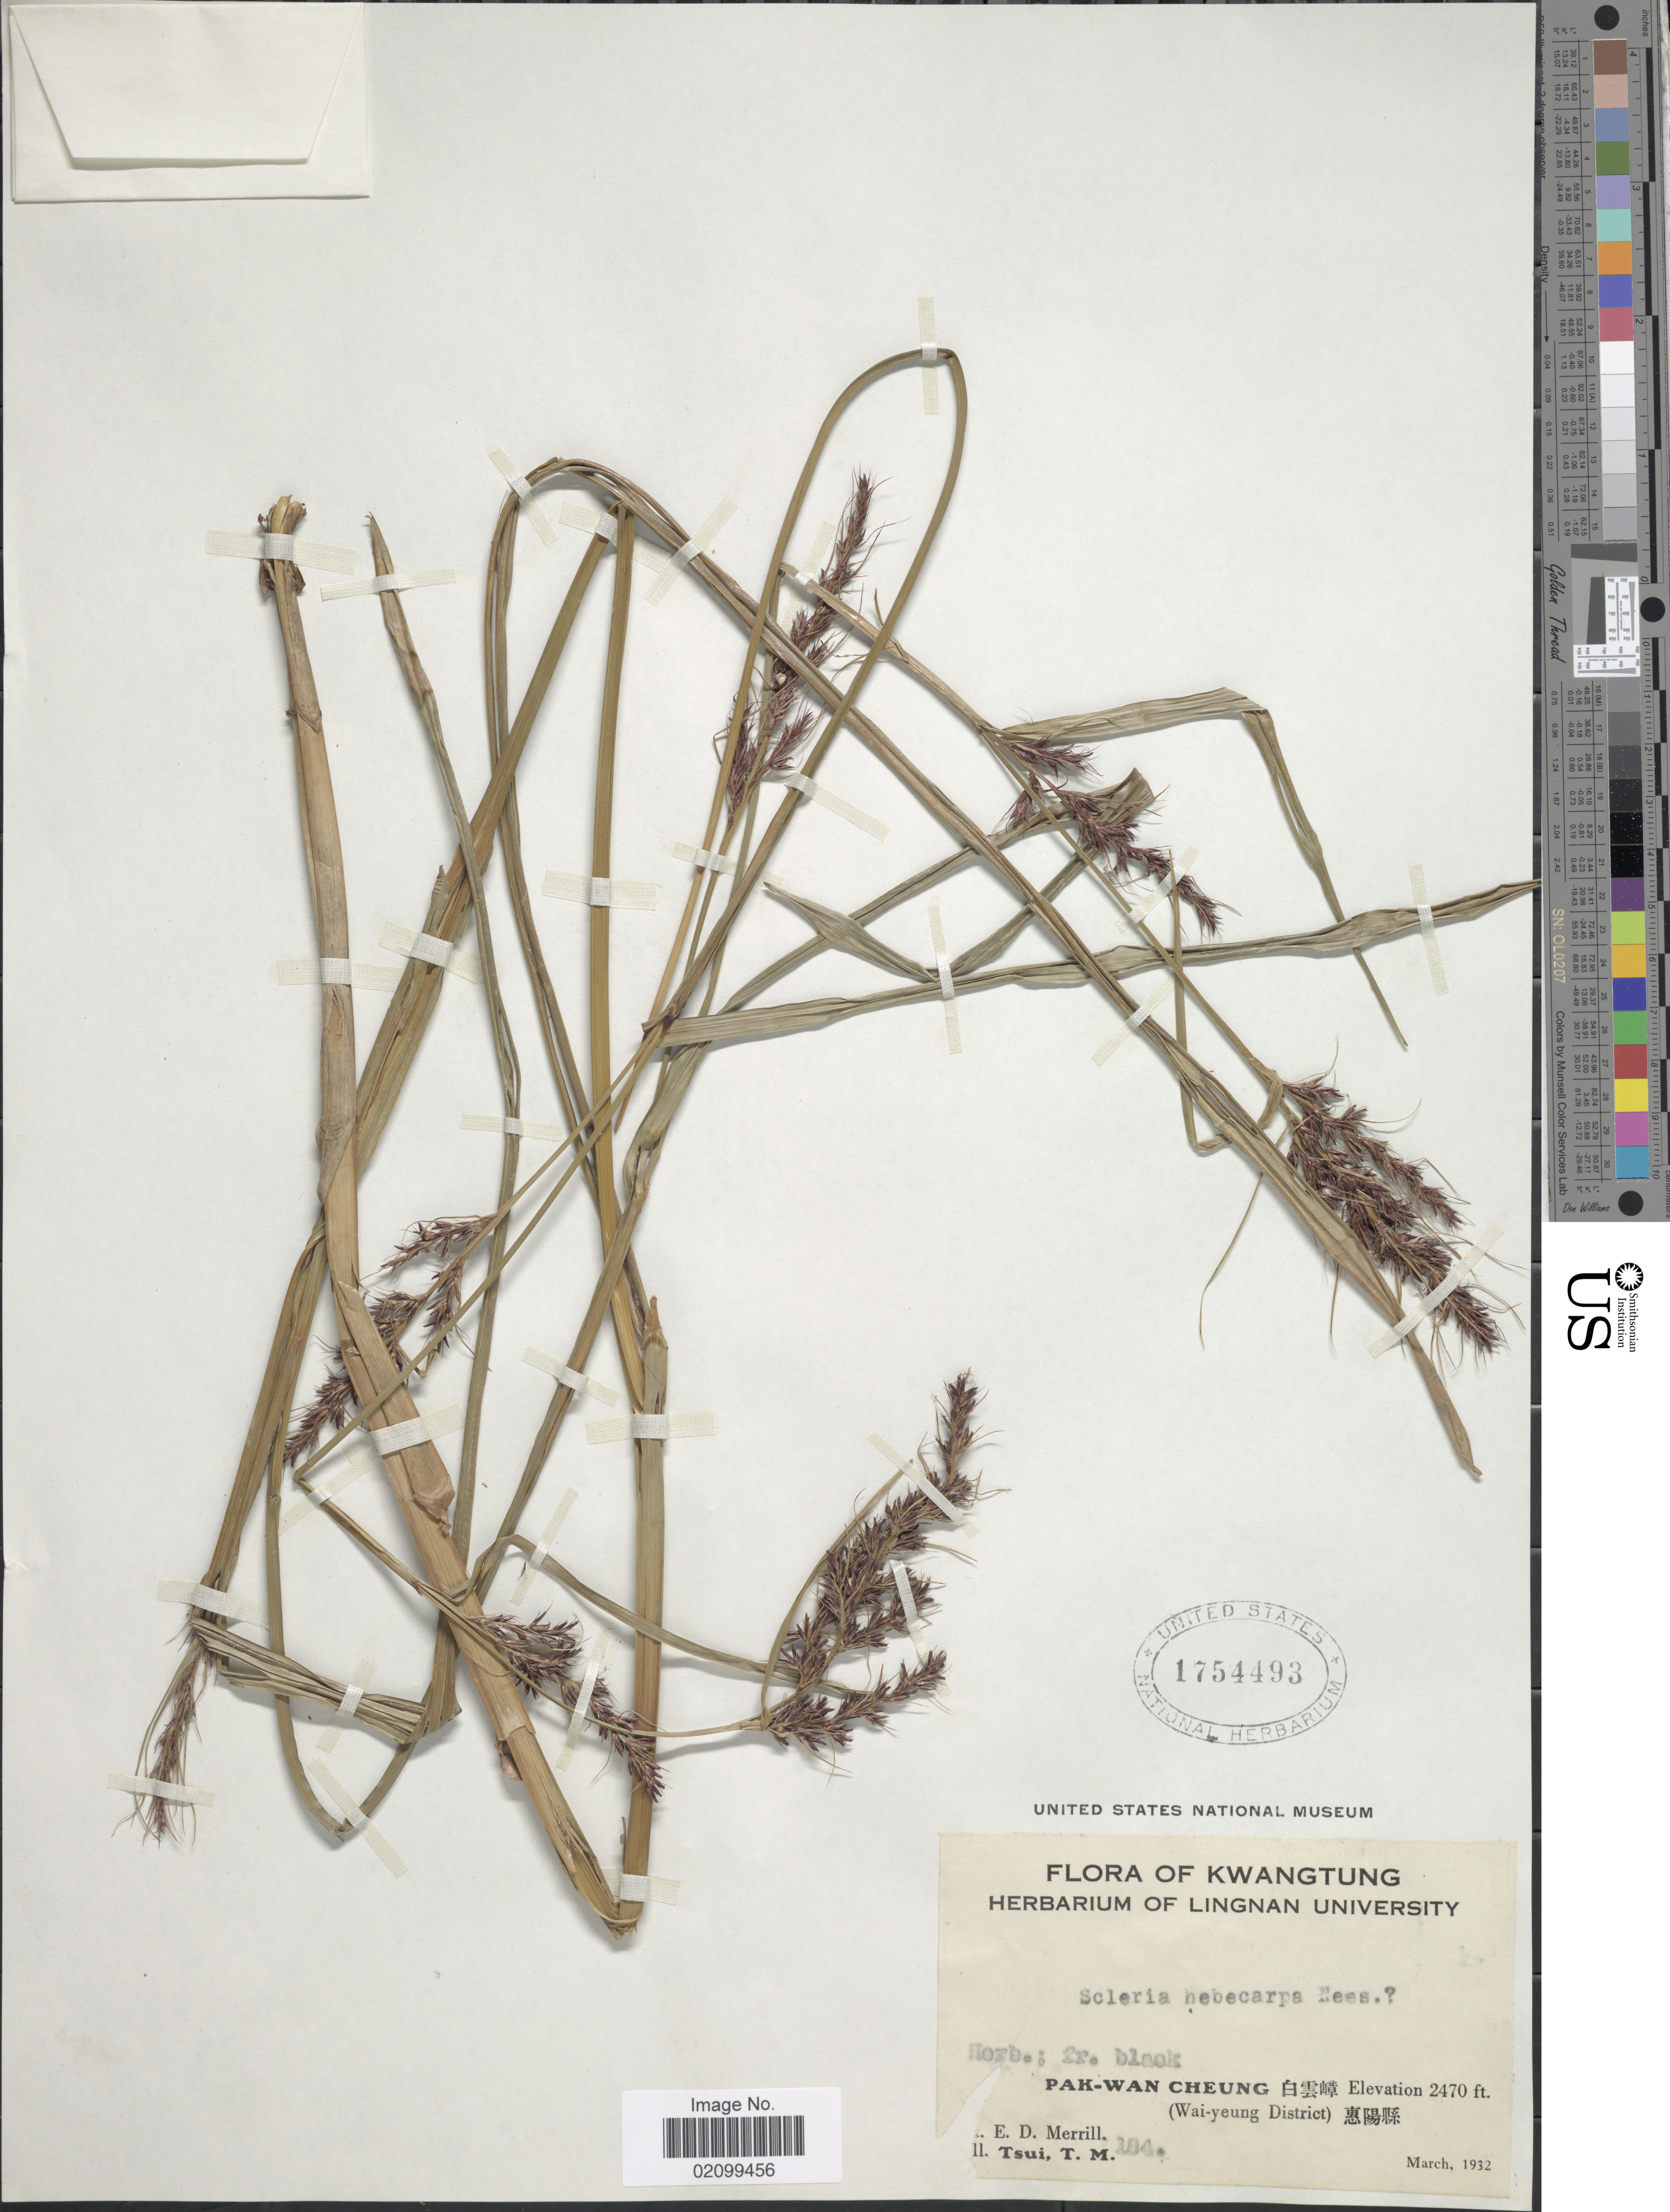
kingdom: Plantae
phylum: Tracheophyta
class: Liliopsida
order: Poales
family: Cyperaceae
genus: Scleria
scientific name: Scleria ciliaris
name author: Nees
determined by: Strong, Mark T., (BOT), Smithsonian Institution - National Museum of Natural History (UNITED STATES)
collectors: T. Tsui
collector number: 184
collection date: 1932-03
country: China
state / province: Guangdong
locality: Kwangtung. Pak-Wan Cheung. (Wai-yeung District)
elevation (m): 753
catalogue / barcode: US 1754493